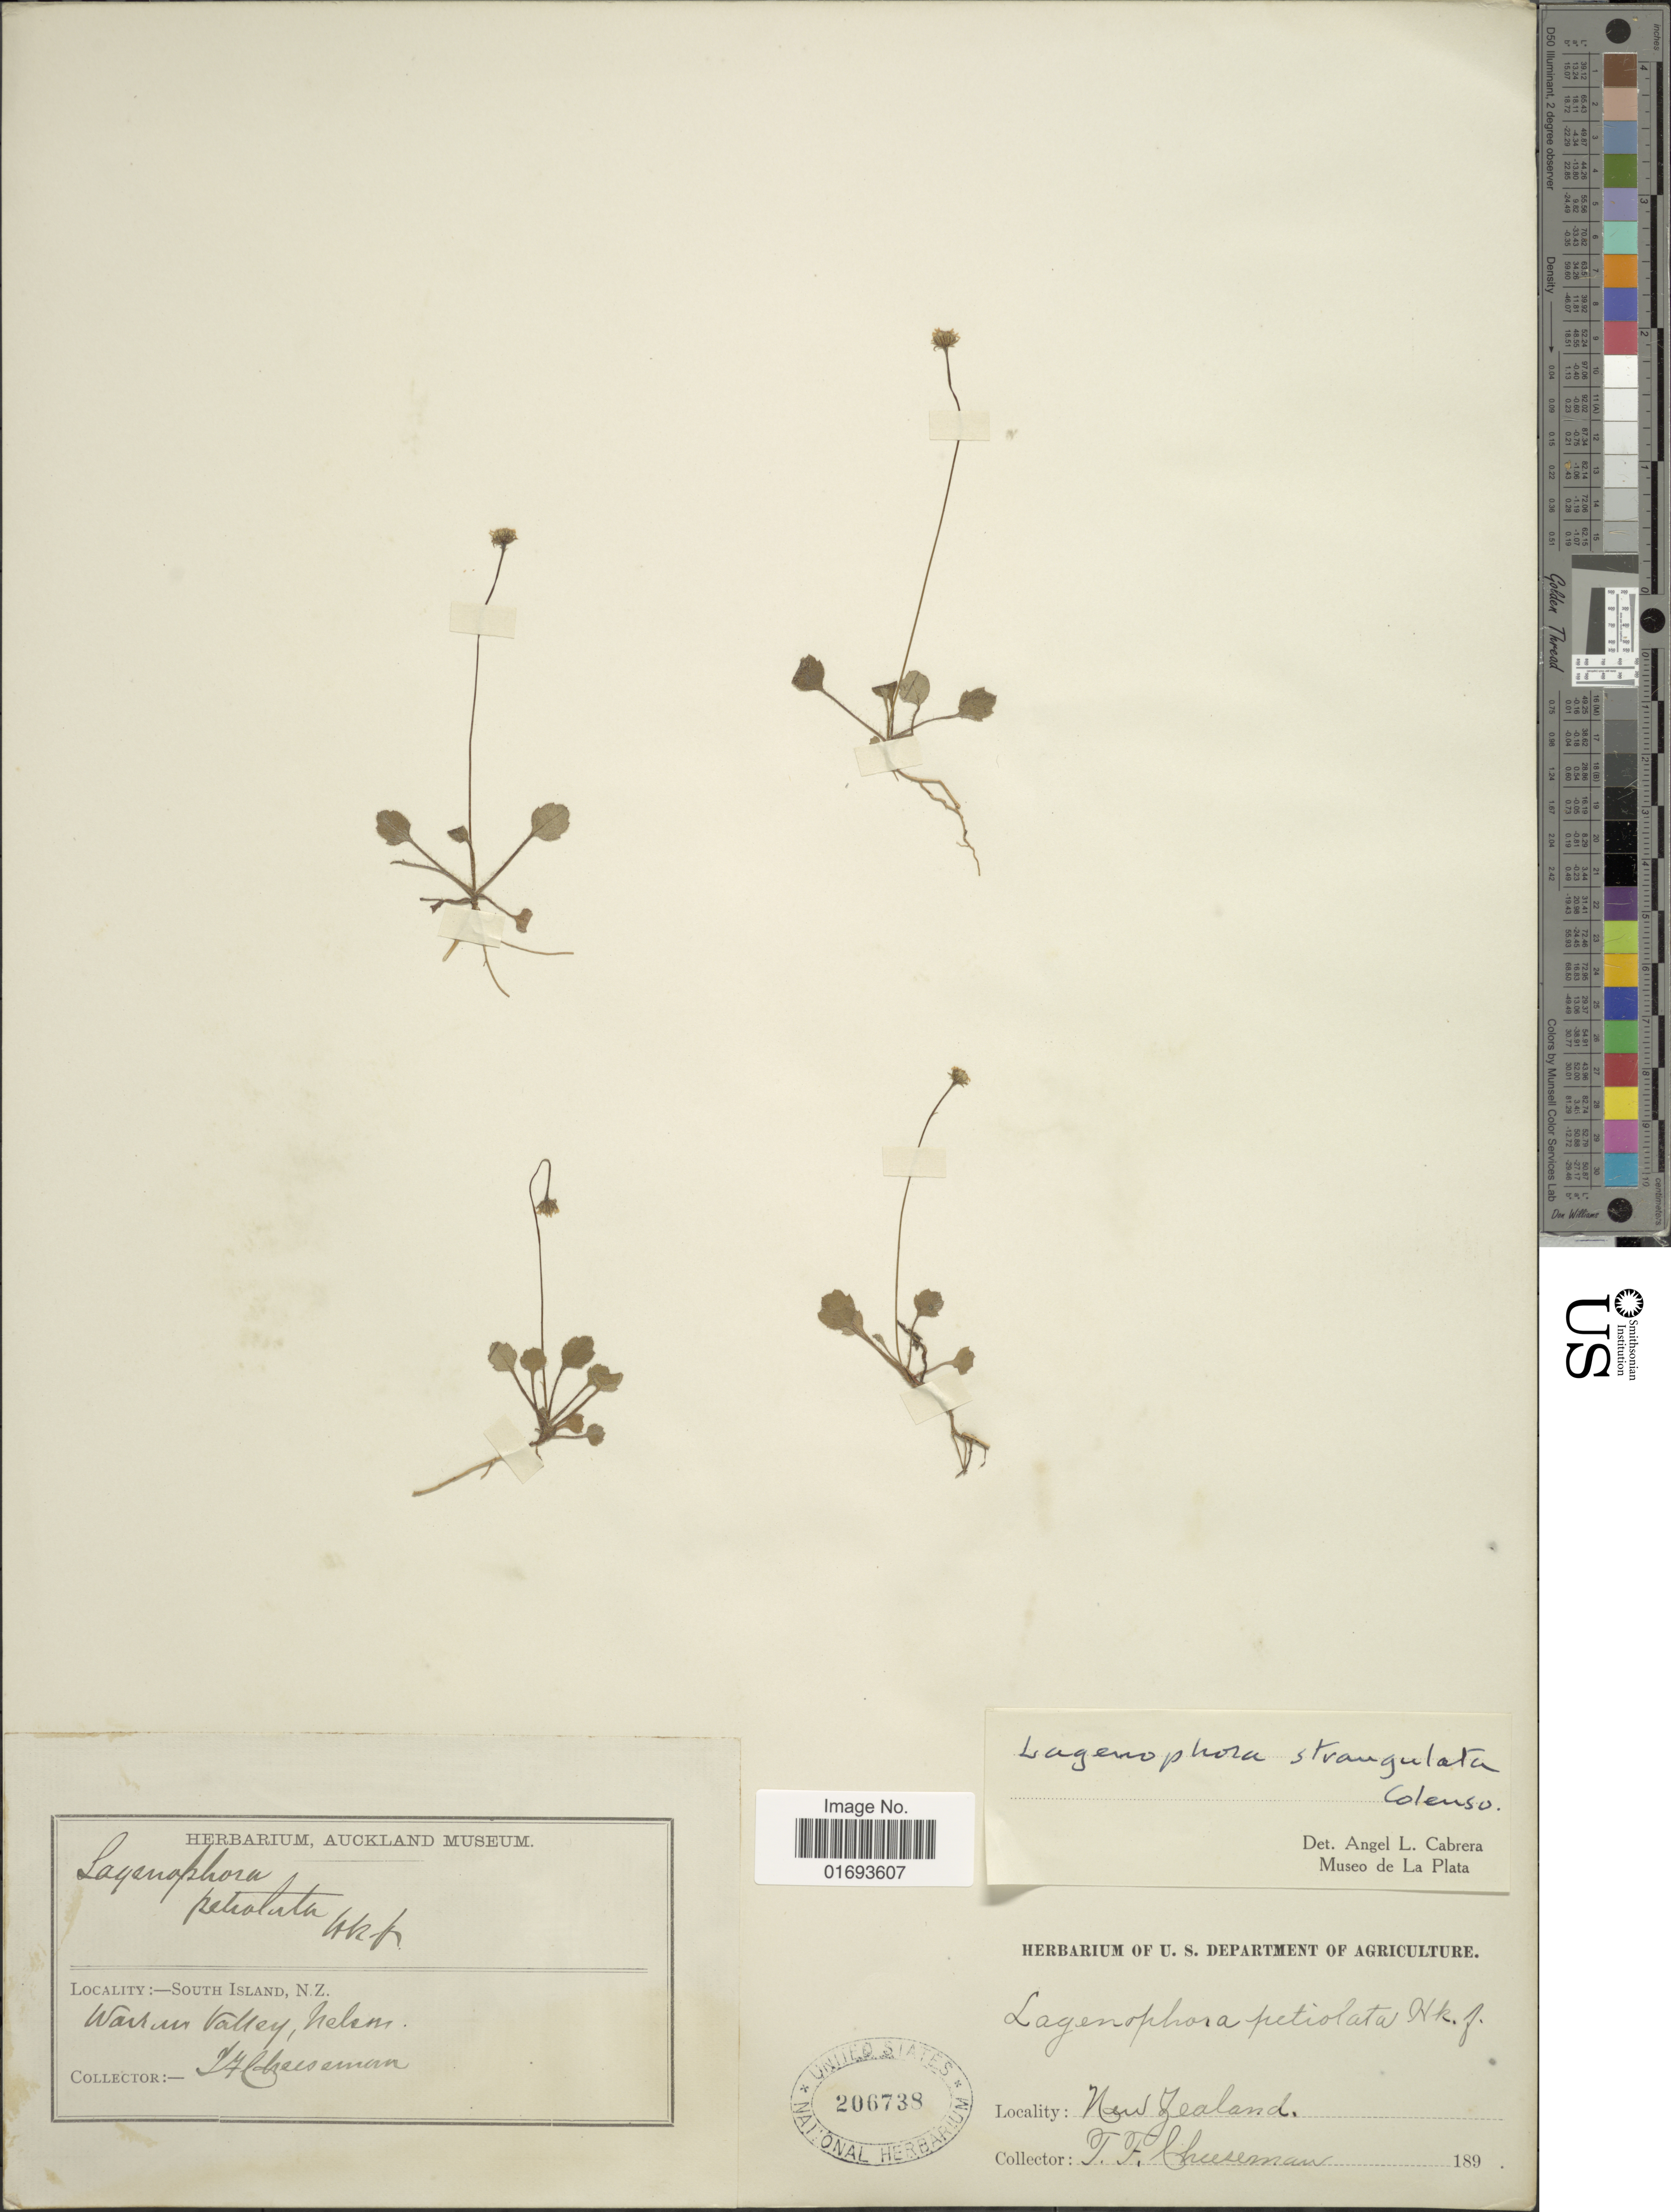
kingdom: Plantae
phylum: Tracheophyta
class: Magnoliopsida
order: Asterales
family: Asteraceae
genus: Lagenophora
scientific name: Lagenophora strangulata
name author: Colenso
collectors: T. F. Cheeseman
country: New Zealand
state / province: Nelson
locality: New Zealand. South Island. N.Z. Warm Valley, Nelson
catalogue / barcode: US 206738